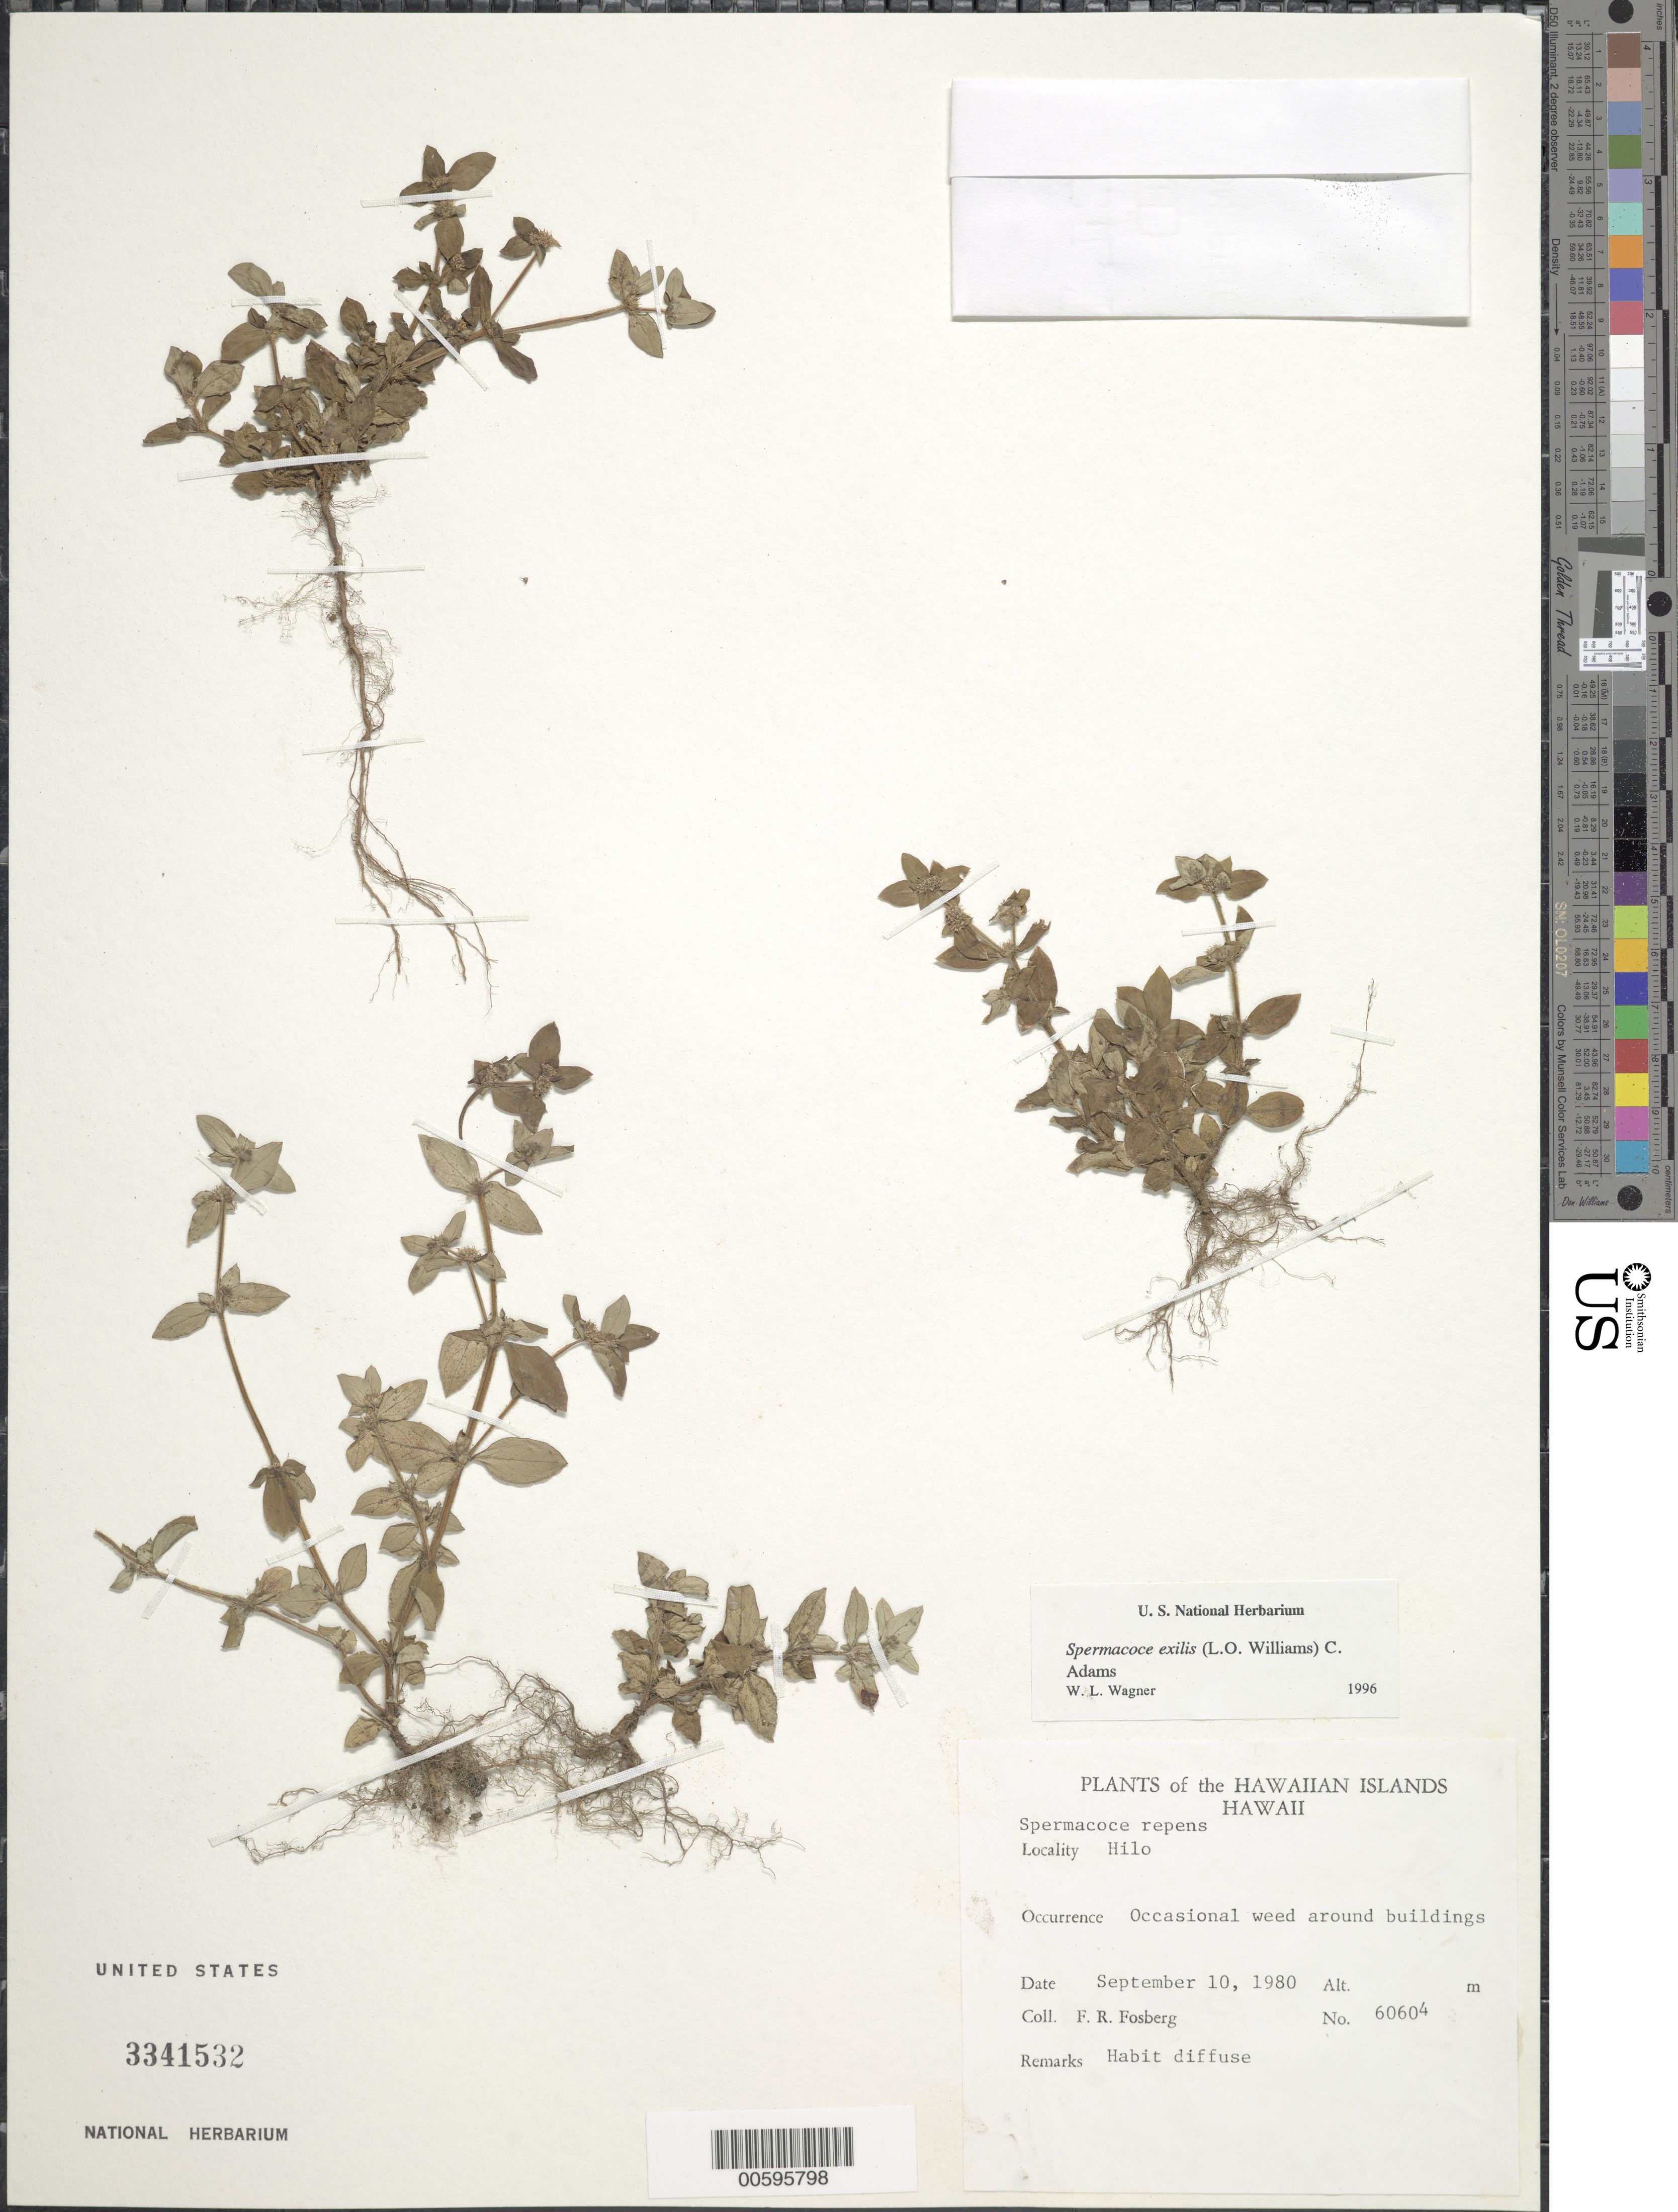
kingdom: Plantae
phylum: Tracheophyta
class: Magnoliopsida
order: Gentianales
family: Rubiaceae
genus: Spermacoce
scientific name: Spermacoce exilis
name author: (L.O. Williams) C.D. Adams ex W.C. Burger & C.M. Taylor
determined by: Wagner, W. L., (BOT), Smithsonian Institution - National Museum of Natural History (UNITED STATES)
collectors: F. R. Fosberg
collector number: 60604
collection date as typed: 10 Sep 1980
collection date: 1980-09-10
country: United States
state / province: Hawaii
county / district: Hawaii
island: Hawaii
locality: Hilo.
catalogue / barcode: US 3341532